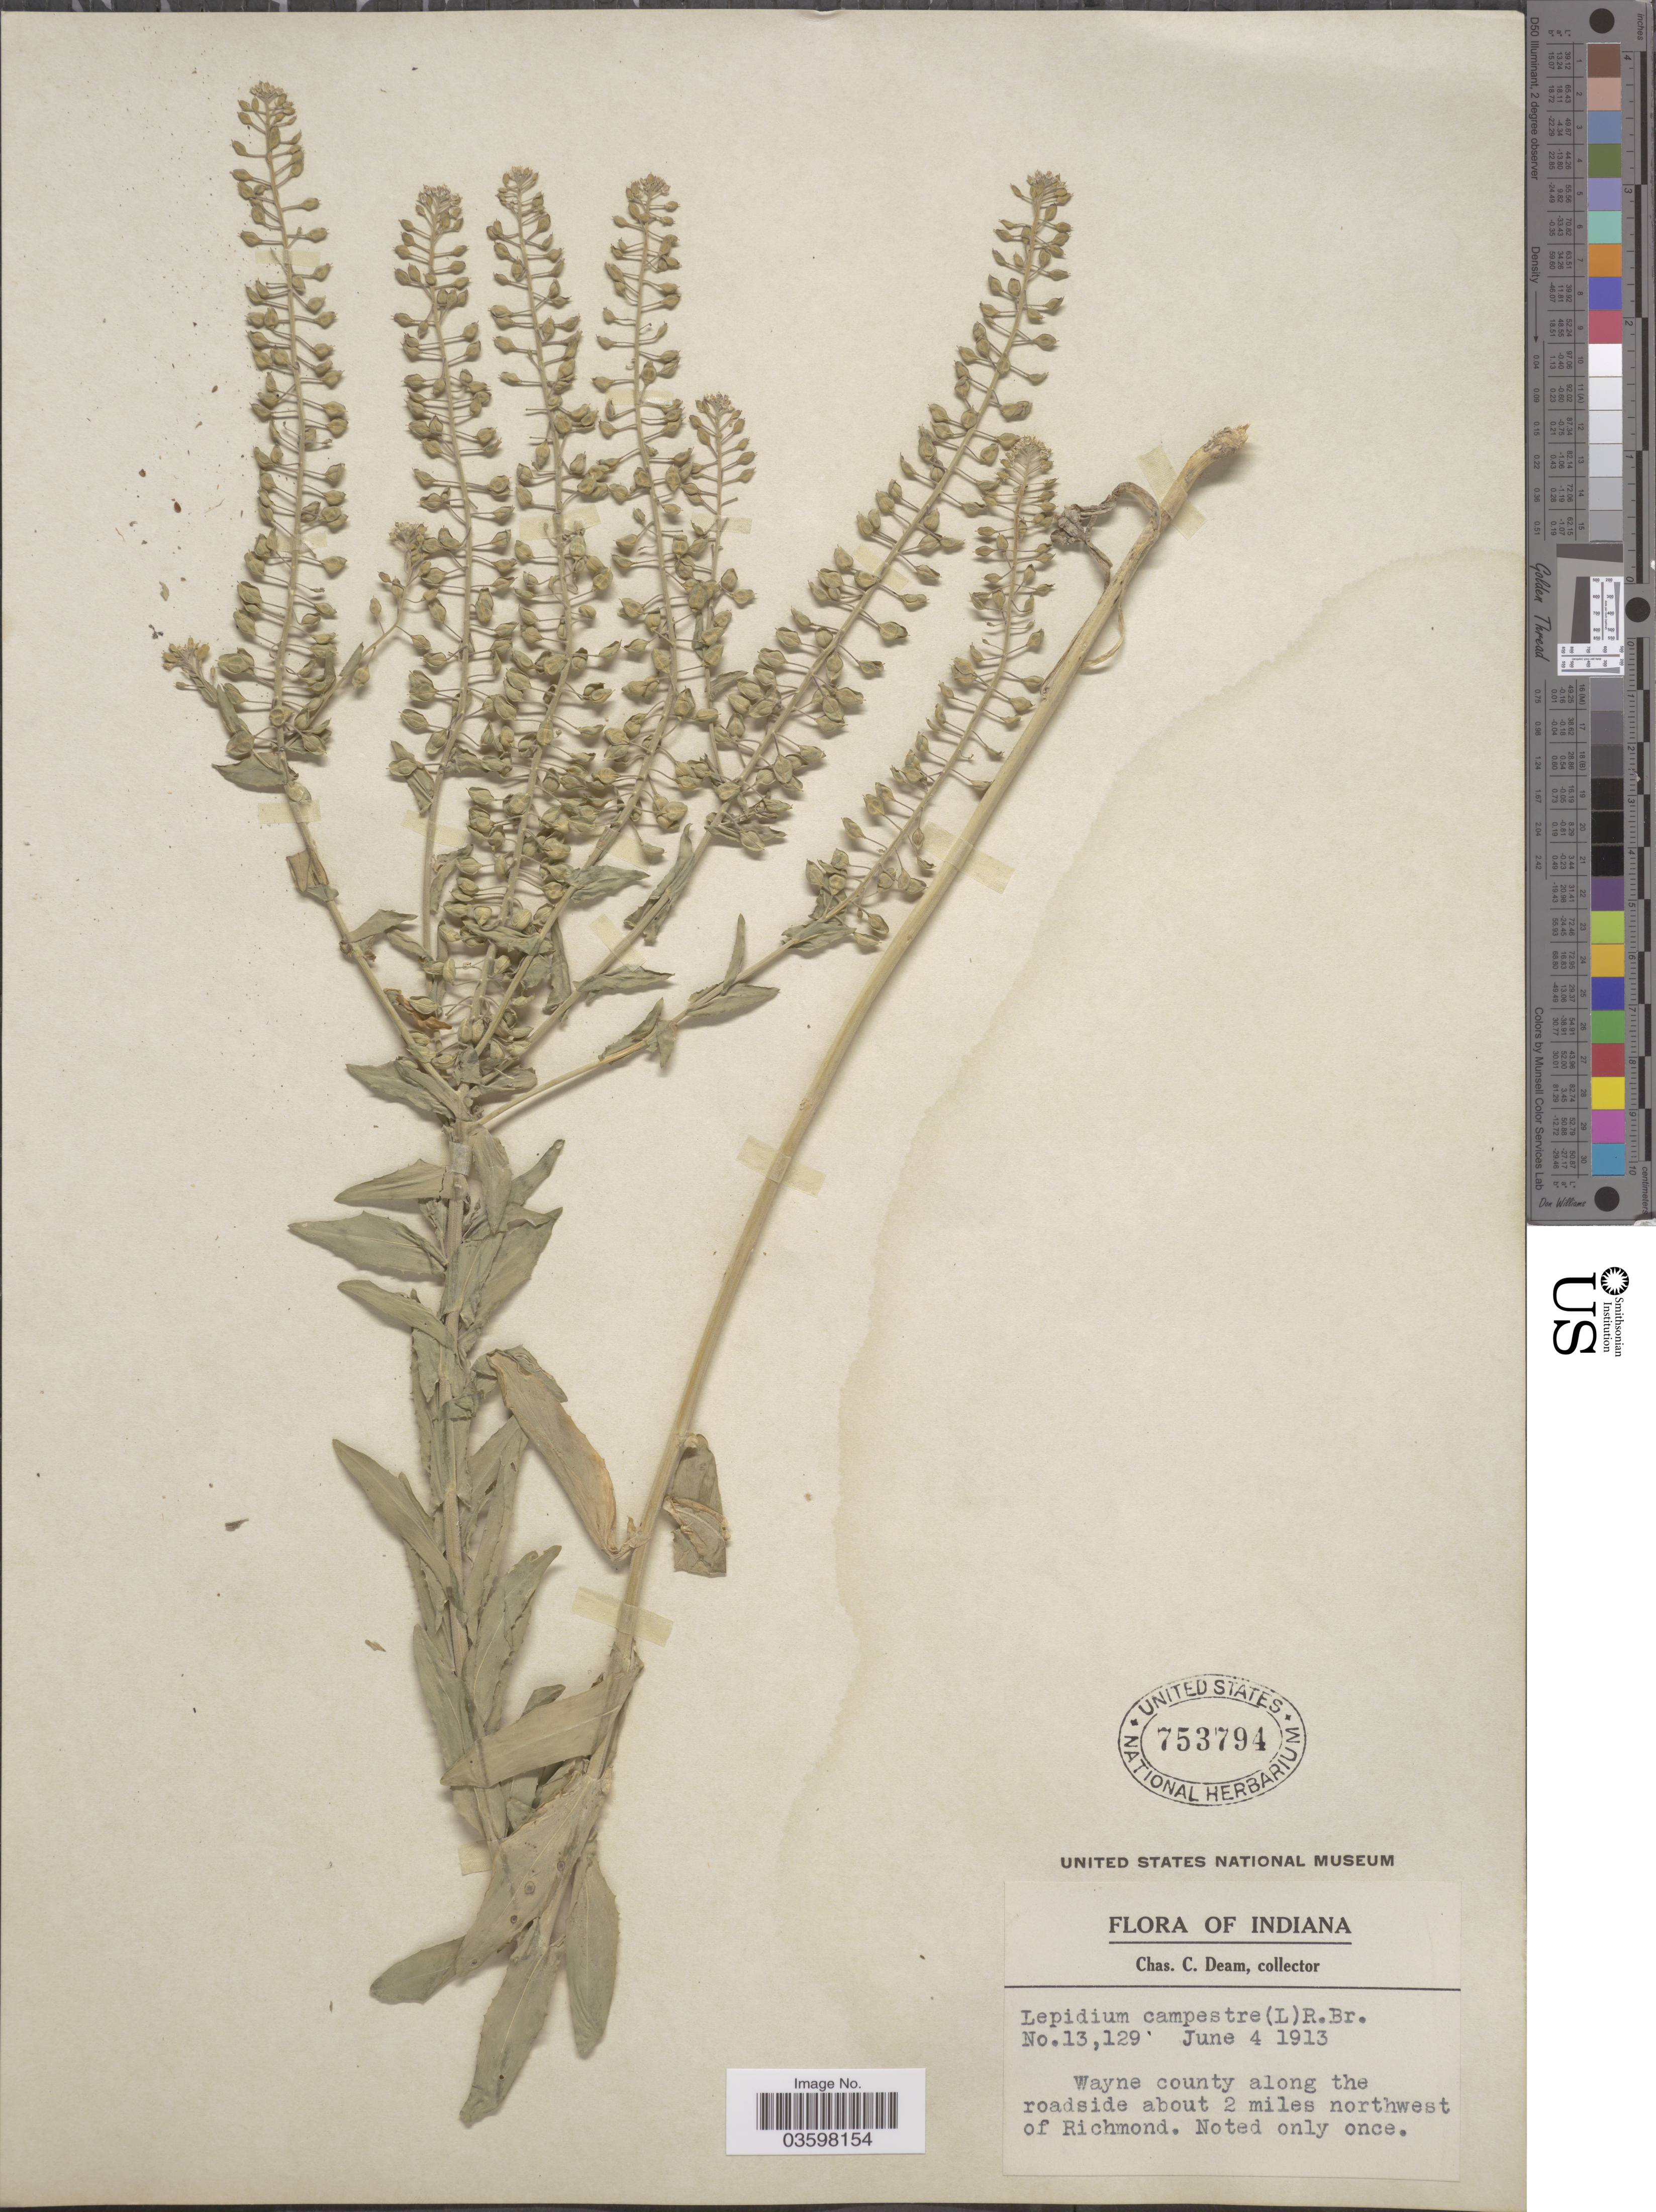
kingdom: Plantae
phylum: Tracheophyta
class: Magnoliopsida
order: Brassicales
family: Brassicaceae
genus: Lepidium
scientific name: Lepidium campestre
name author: (L.) W.T. Aiton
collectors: C. C. Deam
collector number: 13129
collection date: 1913-06-04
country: United States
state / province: Indiana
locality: Wayne county along the roadside about 2 miles northwest of Richmond.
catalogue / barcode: US 753794